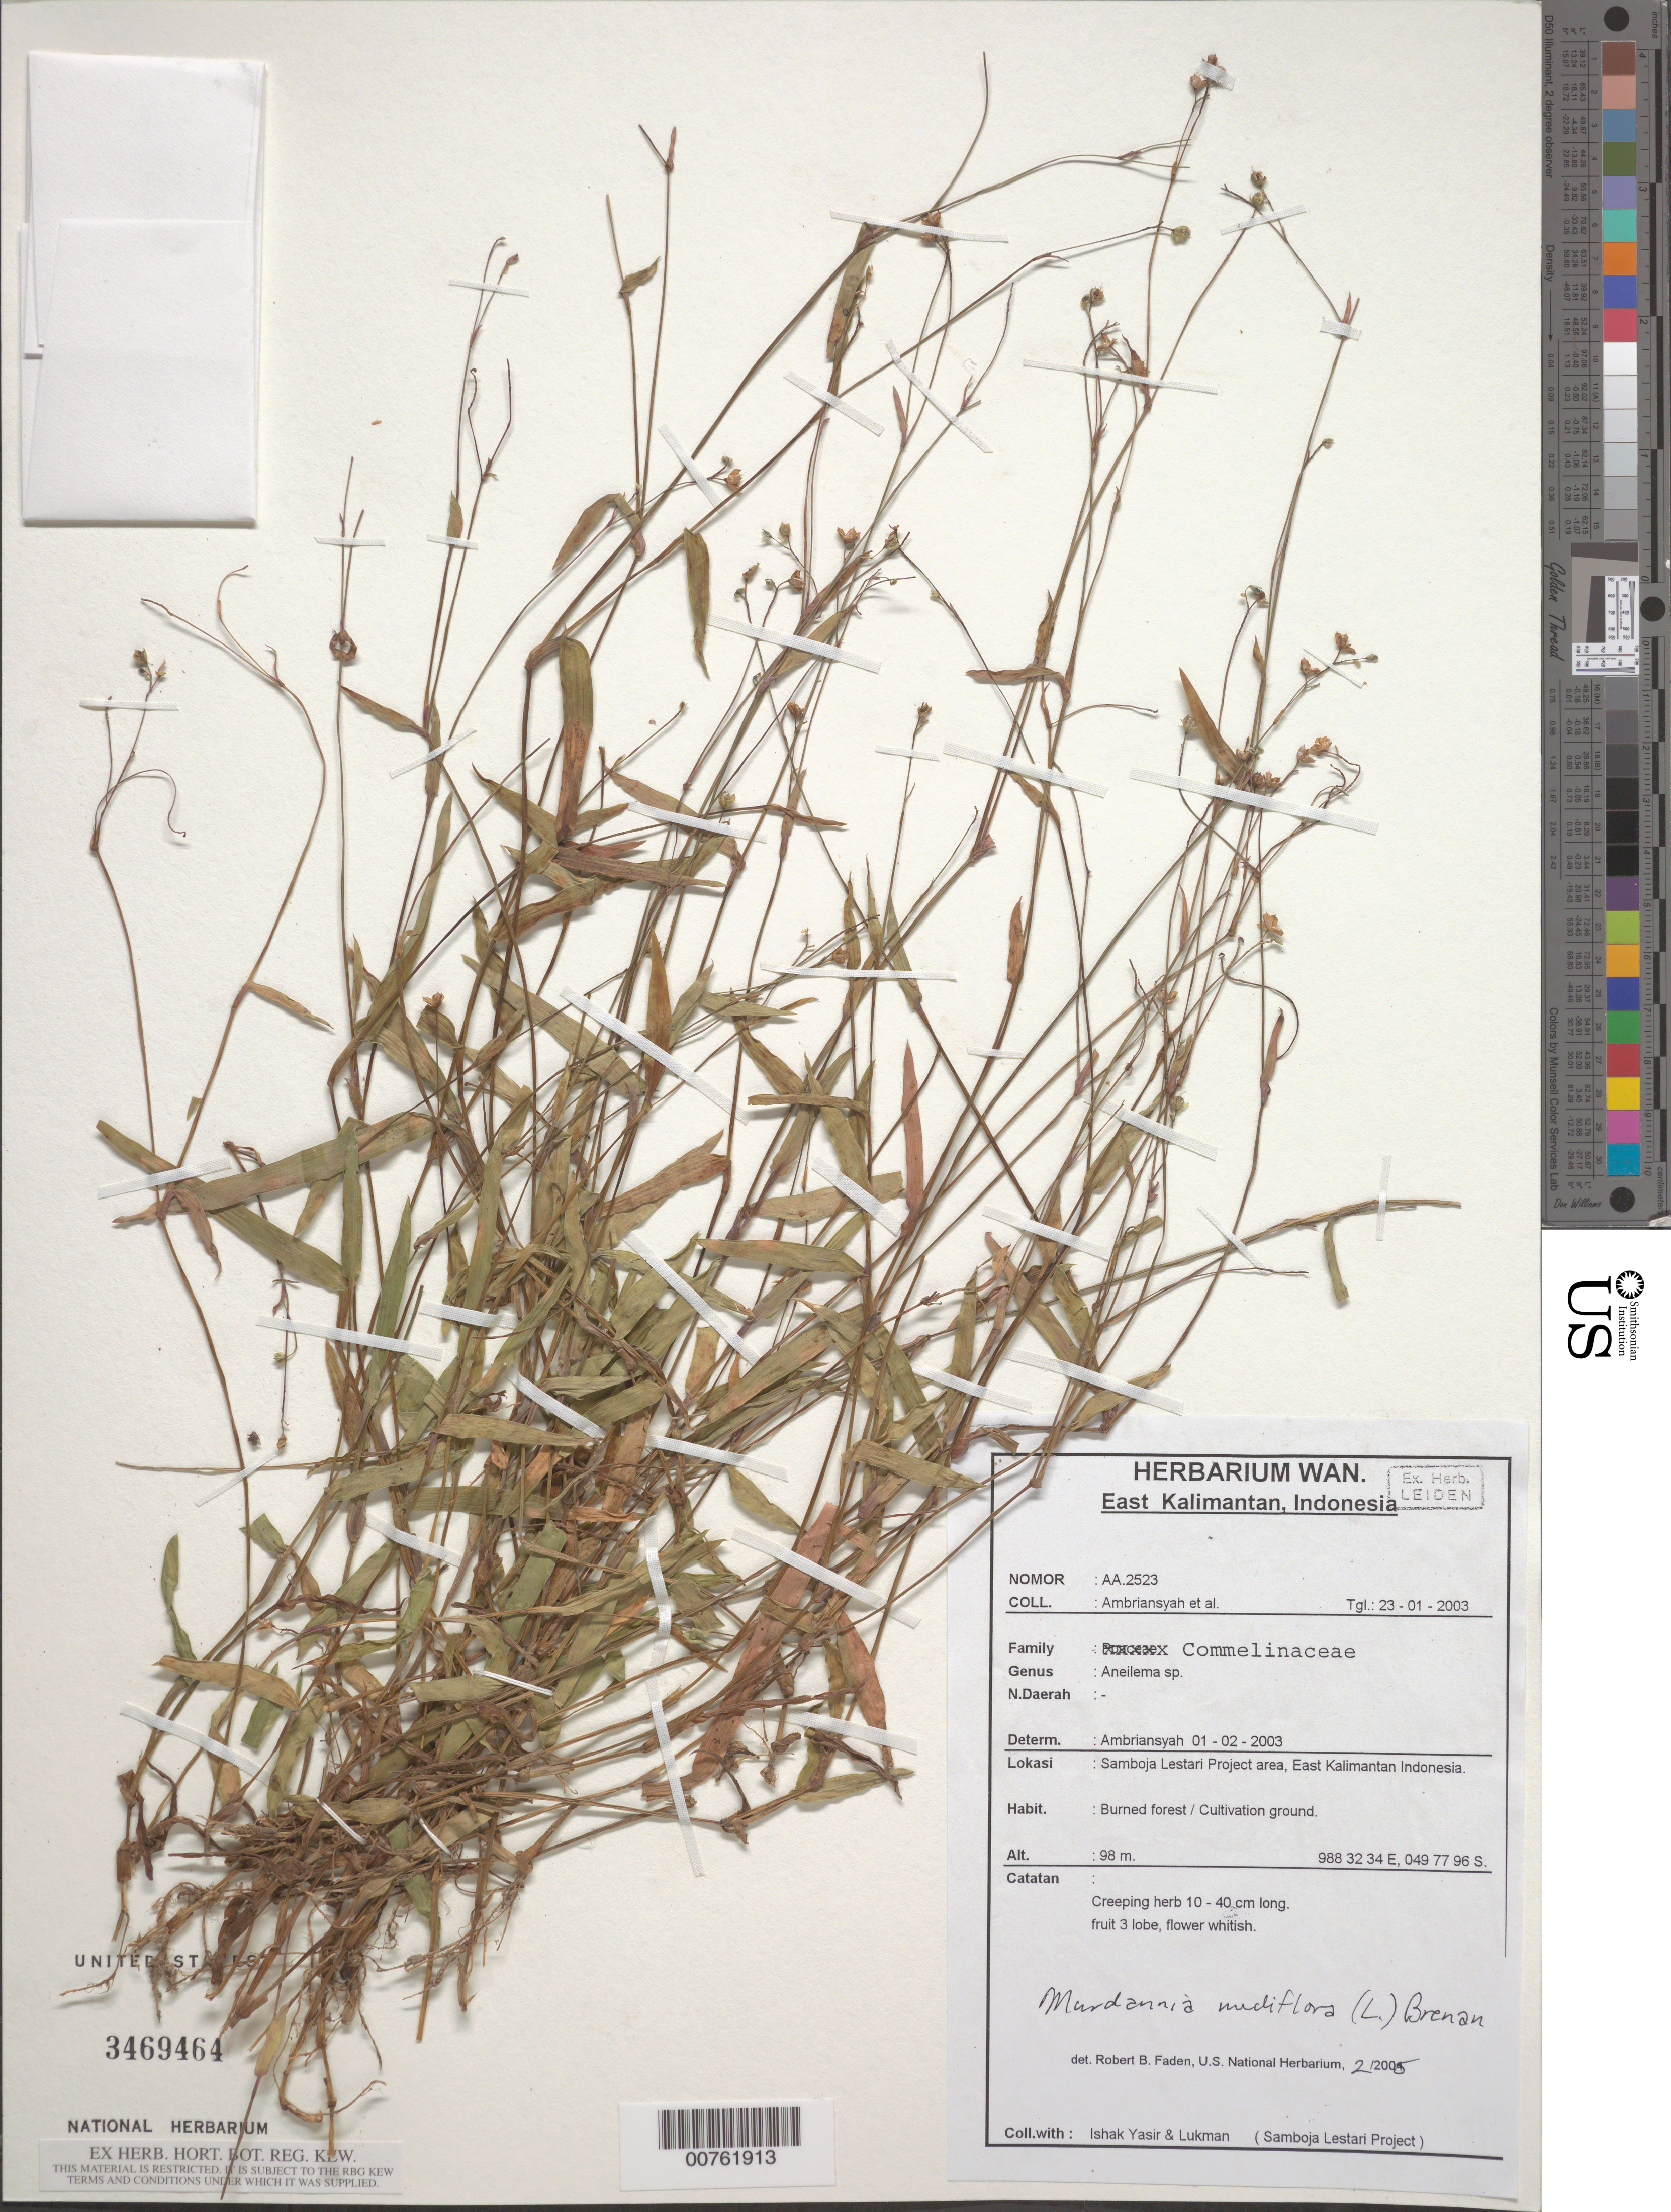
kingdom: Plantae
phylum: Tracheophyta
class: Liliopsida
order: Commelinales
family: Commelinaceae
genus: Murdannia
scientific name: Murdannia nudiflora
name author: (L.) Brenan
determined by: Faden, Robert B., (US), Smithsonian Institution - National Museum of Natural History (UNITED STATES)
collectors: Ambriansyah et al.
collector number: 2523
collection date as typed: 23 Jan 2003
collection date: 2003-01-23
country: Indonesia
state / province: Kalimantan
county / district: Kalimantan Timur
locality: Samboja Lestari Project area.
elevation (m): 98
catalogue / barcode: US 3469464